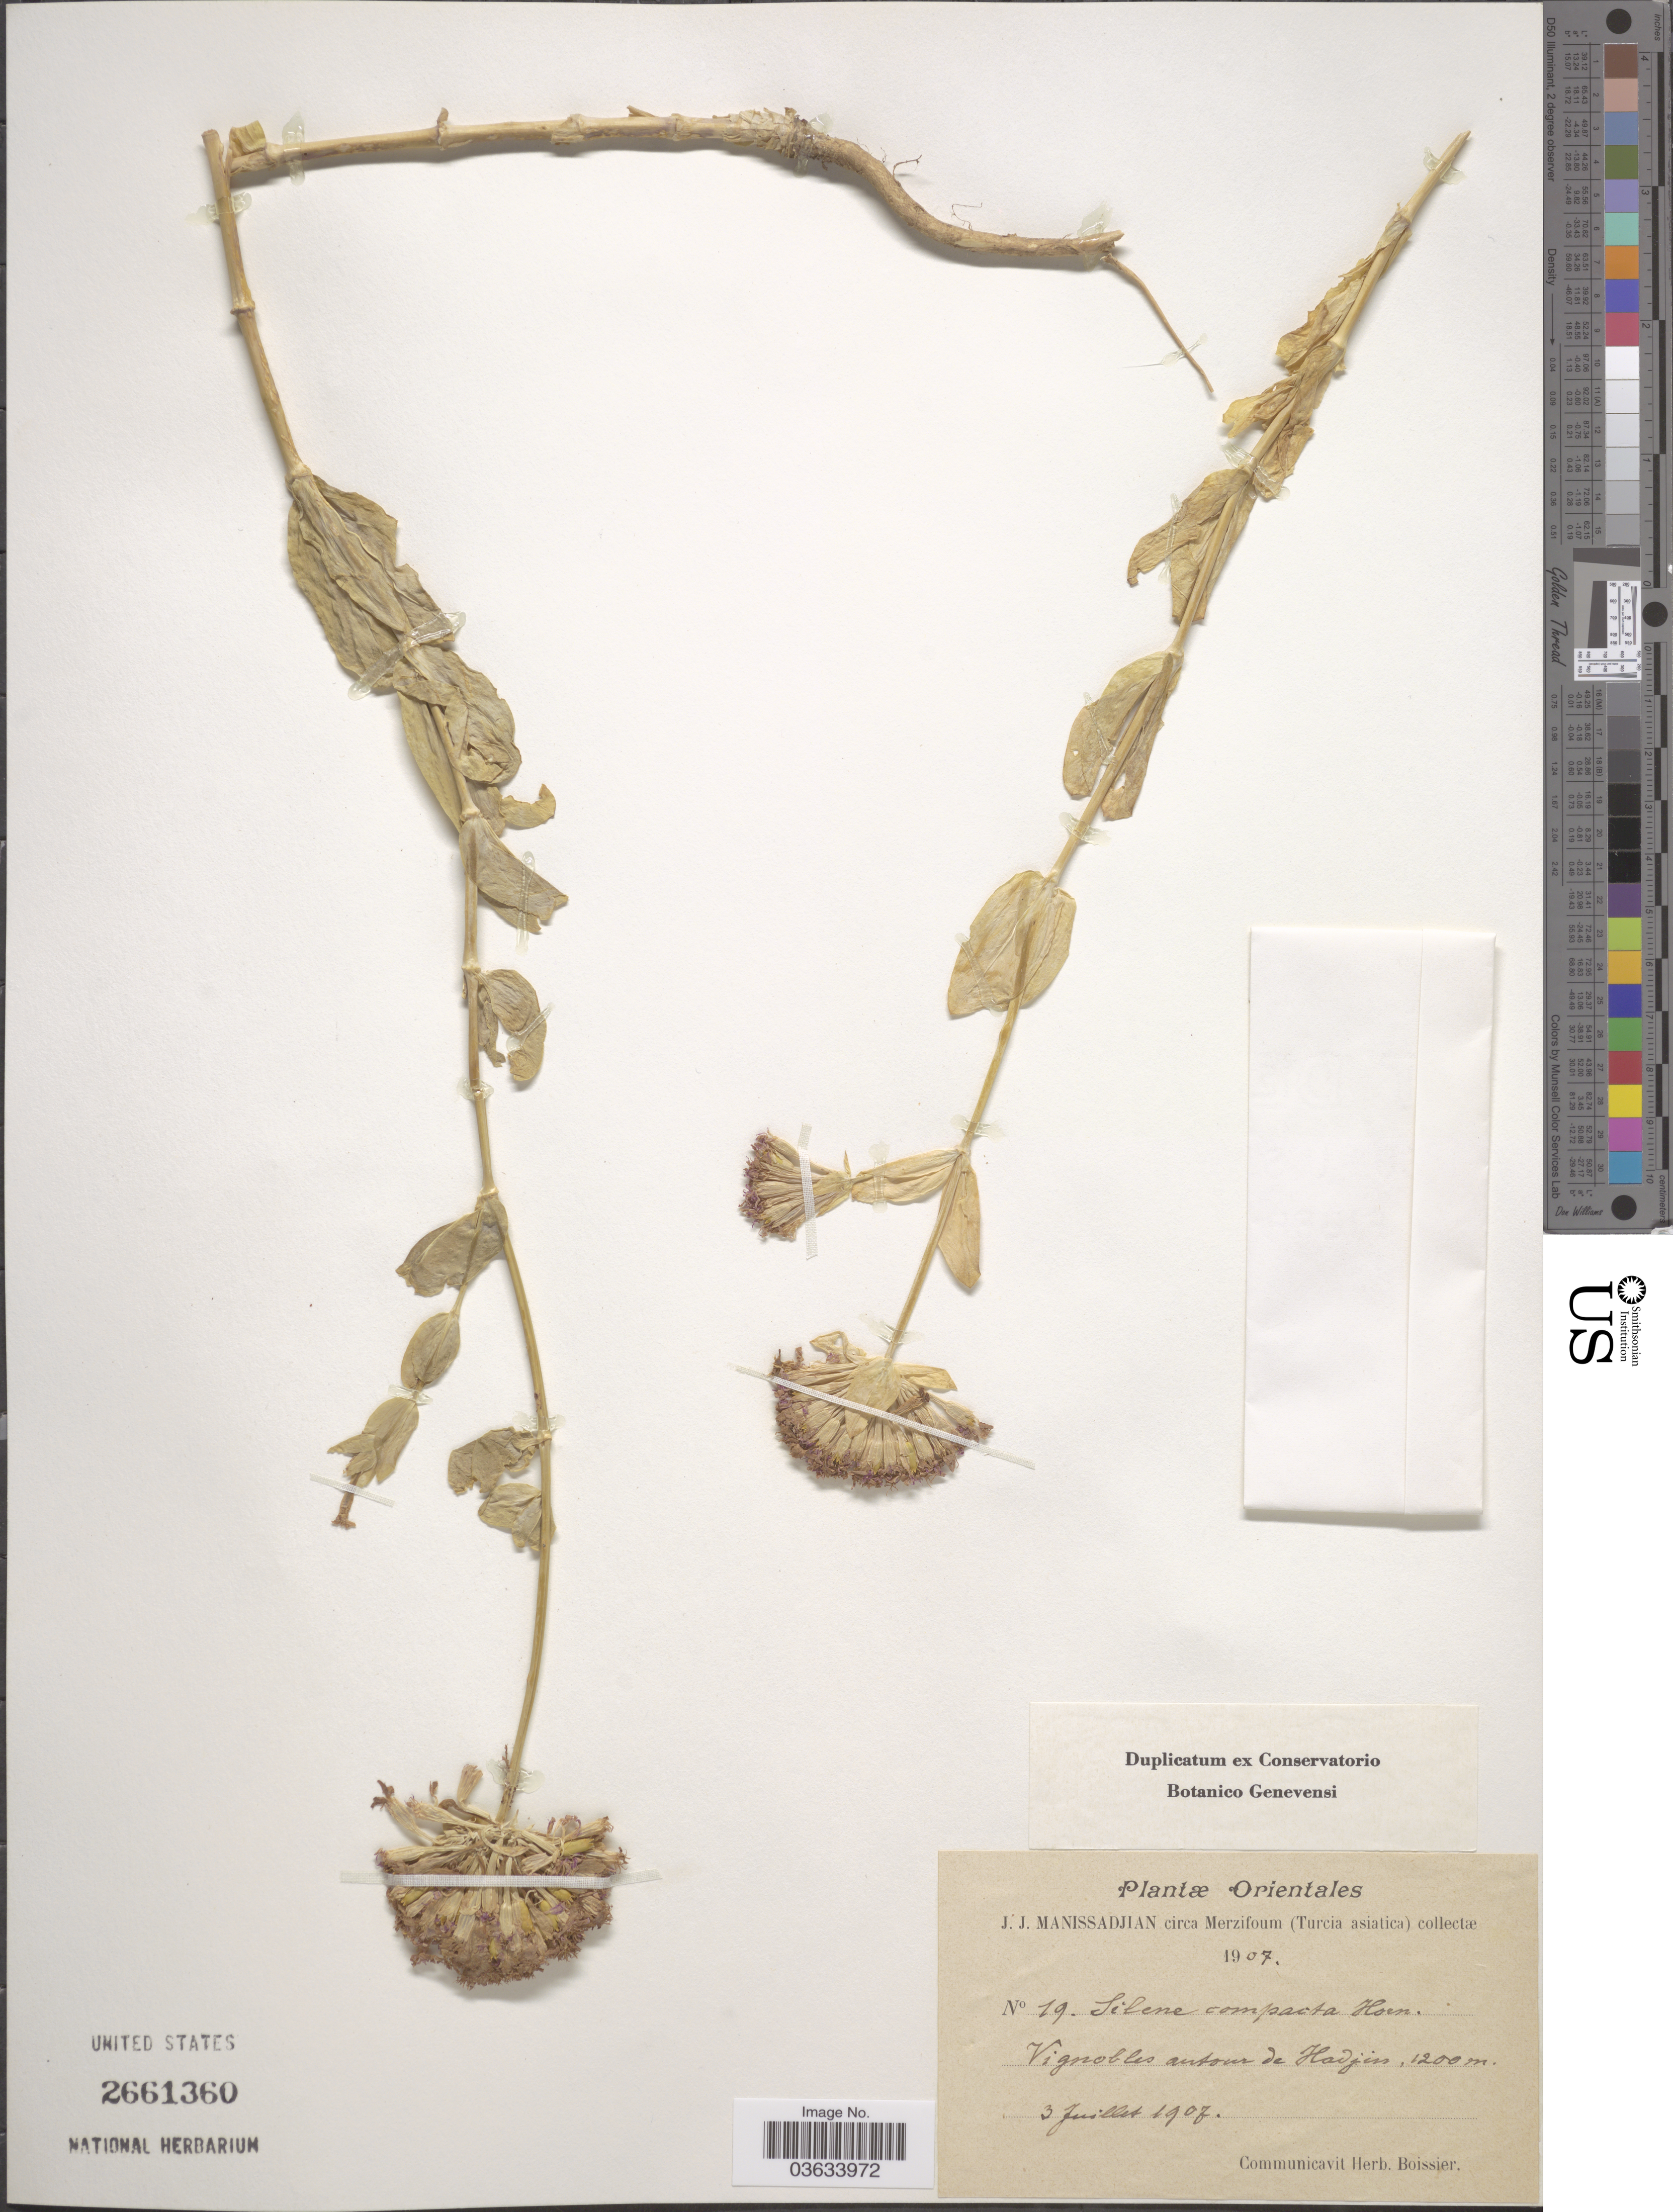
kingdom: Plantae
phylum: Tracheophyta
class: Magnoliopsida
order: Caryophyllales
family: Caryophyllaceae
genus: Atocion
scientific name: Atocion compactum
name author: (Fisch. ex Hornem.) Tzvelev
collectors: J. Manissadjian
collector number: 19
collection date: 1907-07-03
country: Turkey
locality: Orientales. Circa Merzifoum (Turcia asiatica). Vignobles autour de Hadjin.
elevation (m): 1200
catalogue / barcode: US 2661360